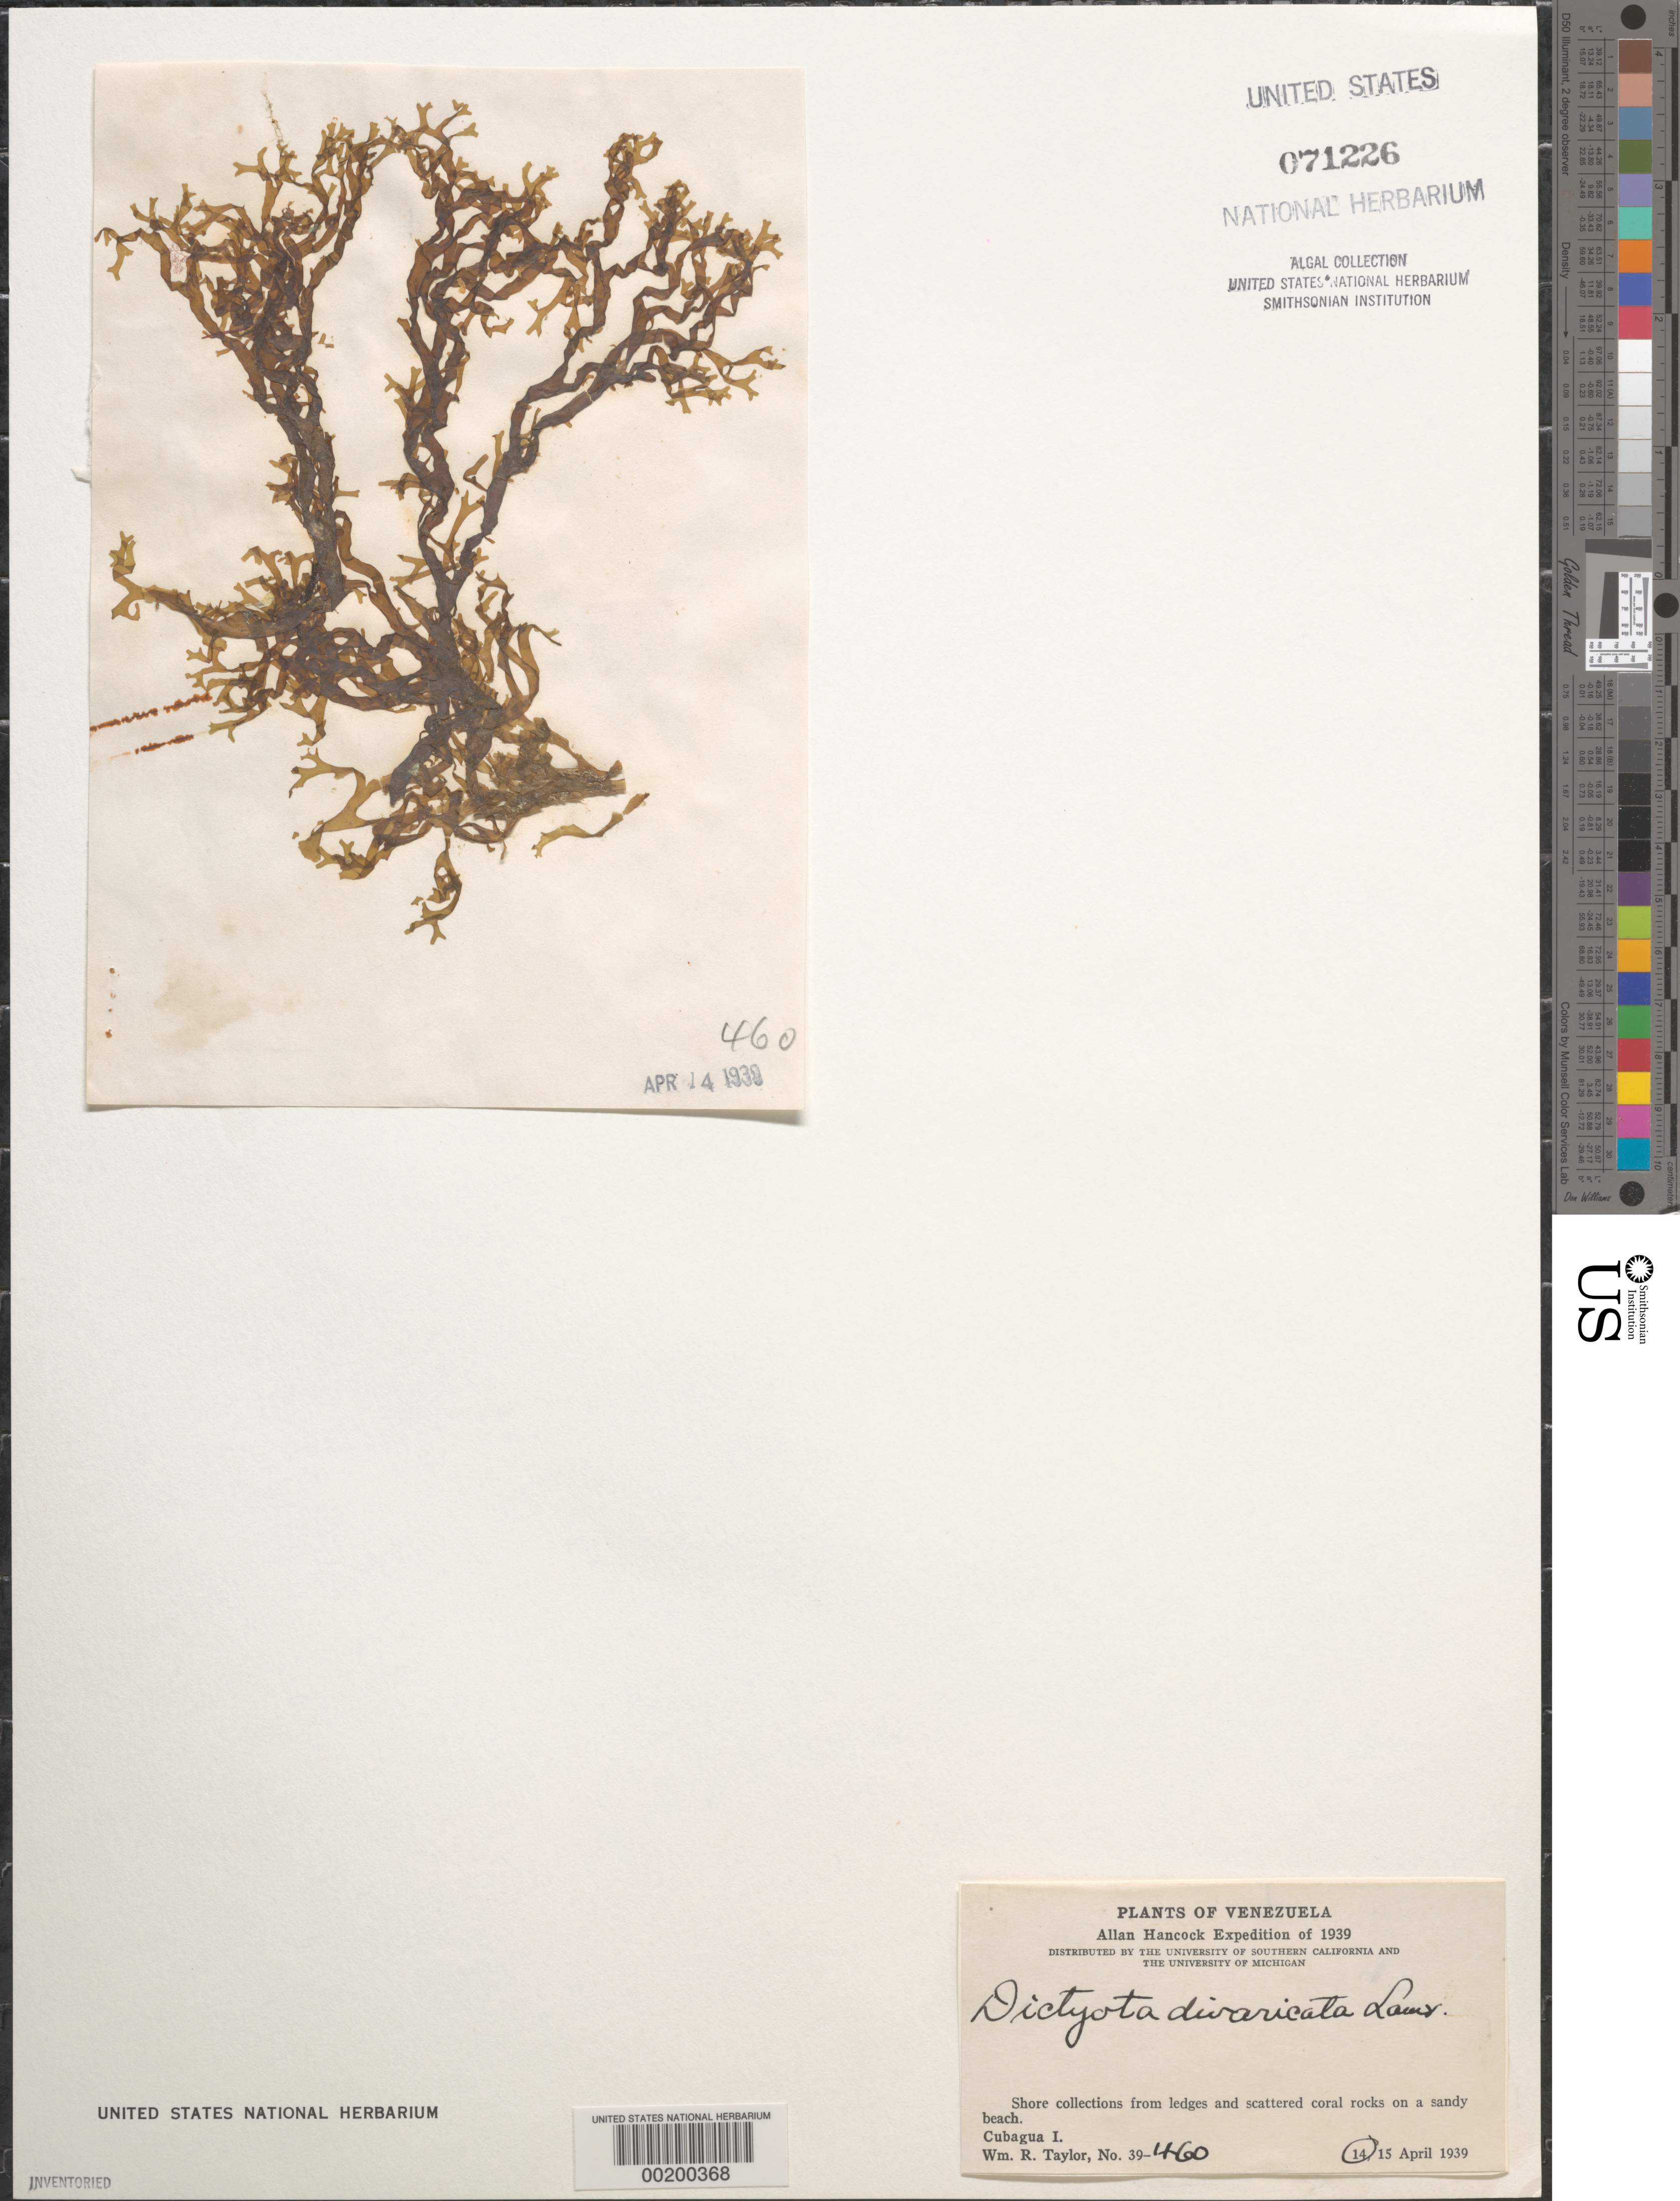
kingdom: Chromista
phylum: Ochrophyta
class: Phaeophyceae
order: Dictyotales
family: Dictyotaceae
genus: Dictyota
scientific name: Dictyota divaricata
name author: J.V.Lamouroux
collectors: W. R. Taylor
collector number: WRT 39-460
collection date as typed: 14 Apr 1939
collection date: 1939-04-14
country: Venezuela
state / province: Nueva Esparta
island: Cubagua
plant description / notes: Allan Hancock Expedition of 1939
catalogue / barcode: US 71226